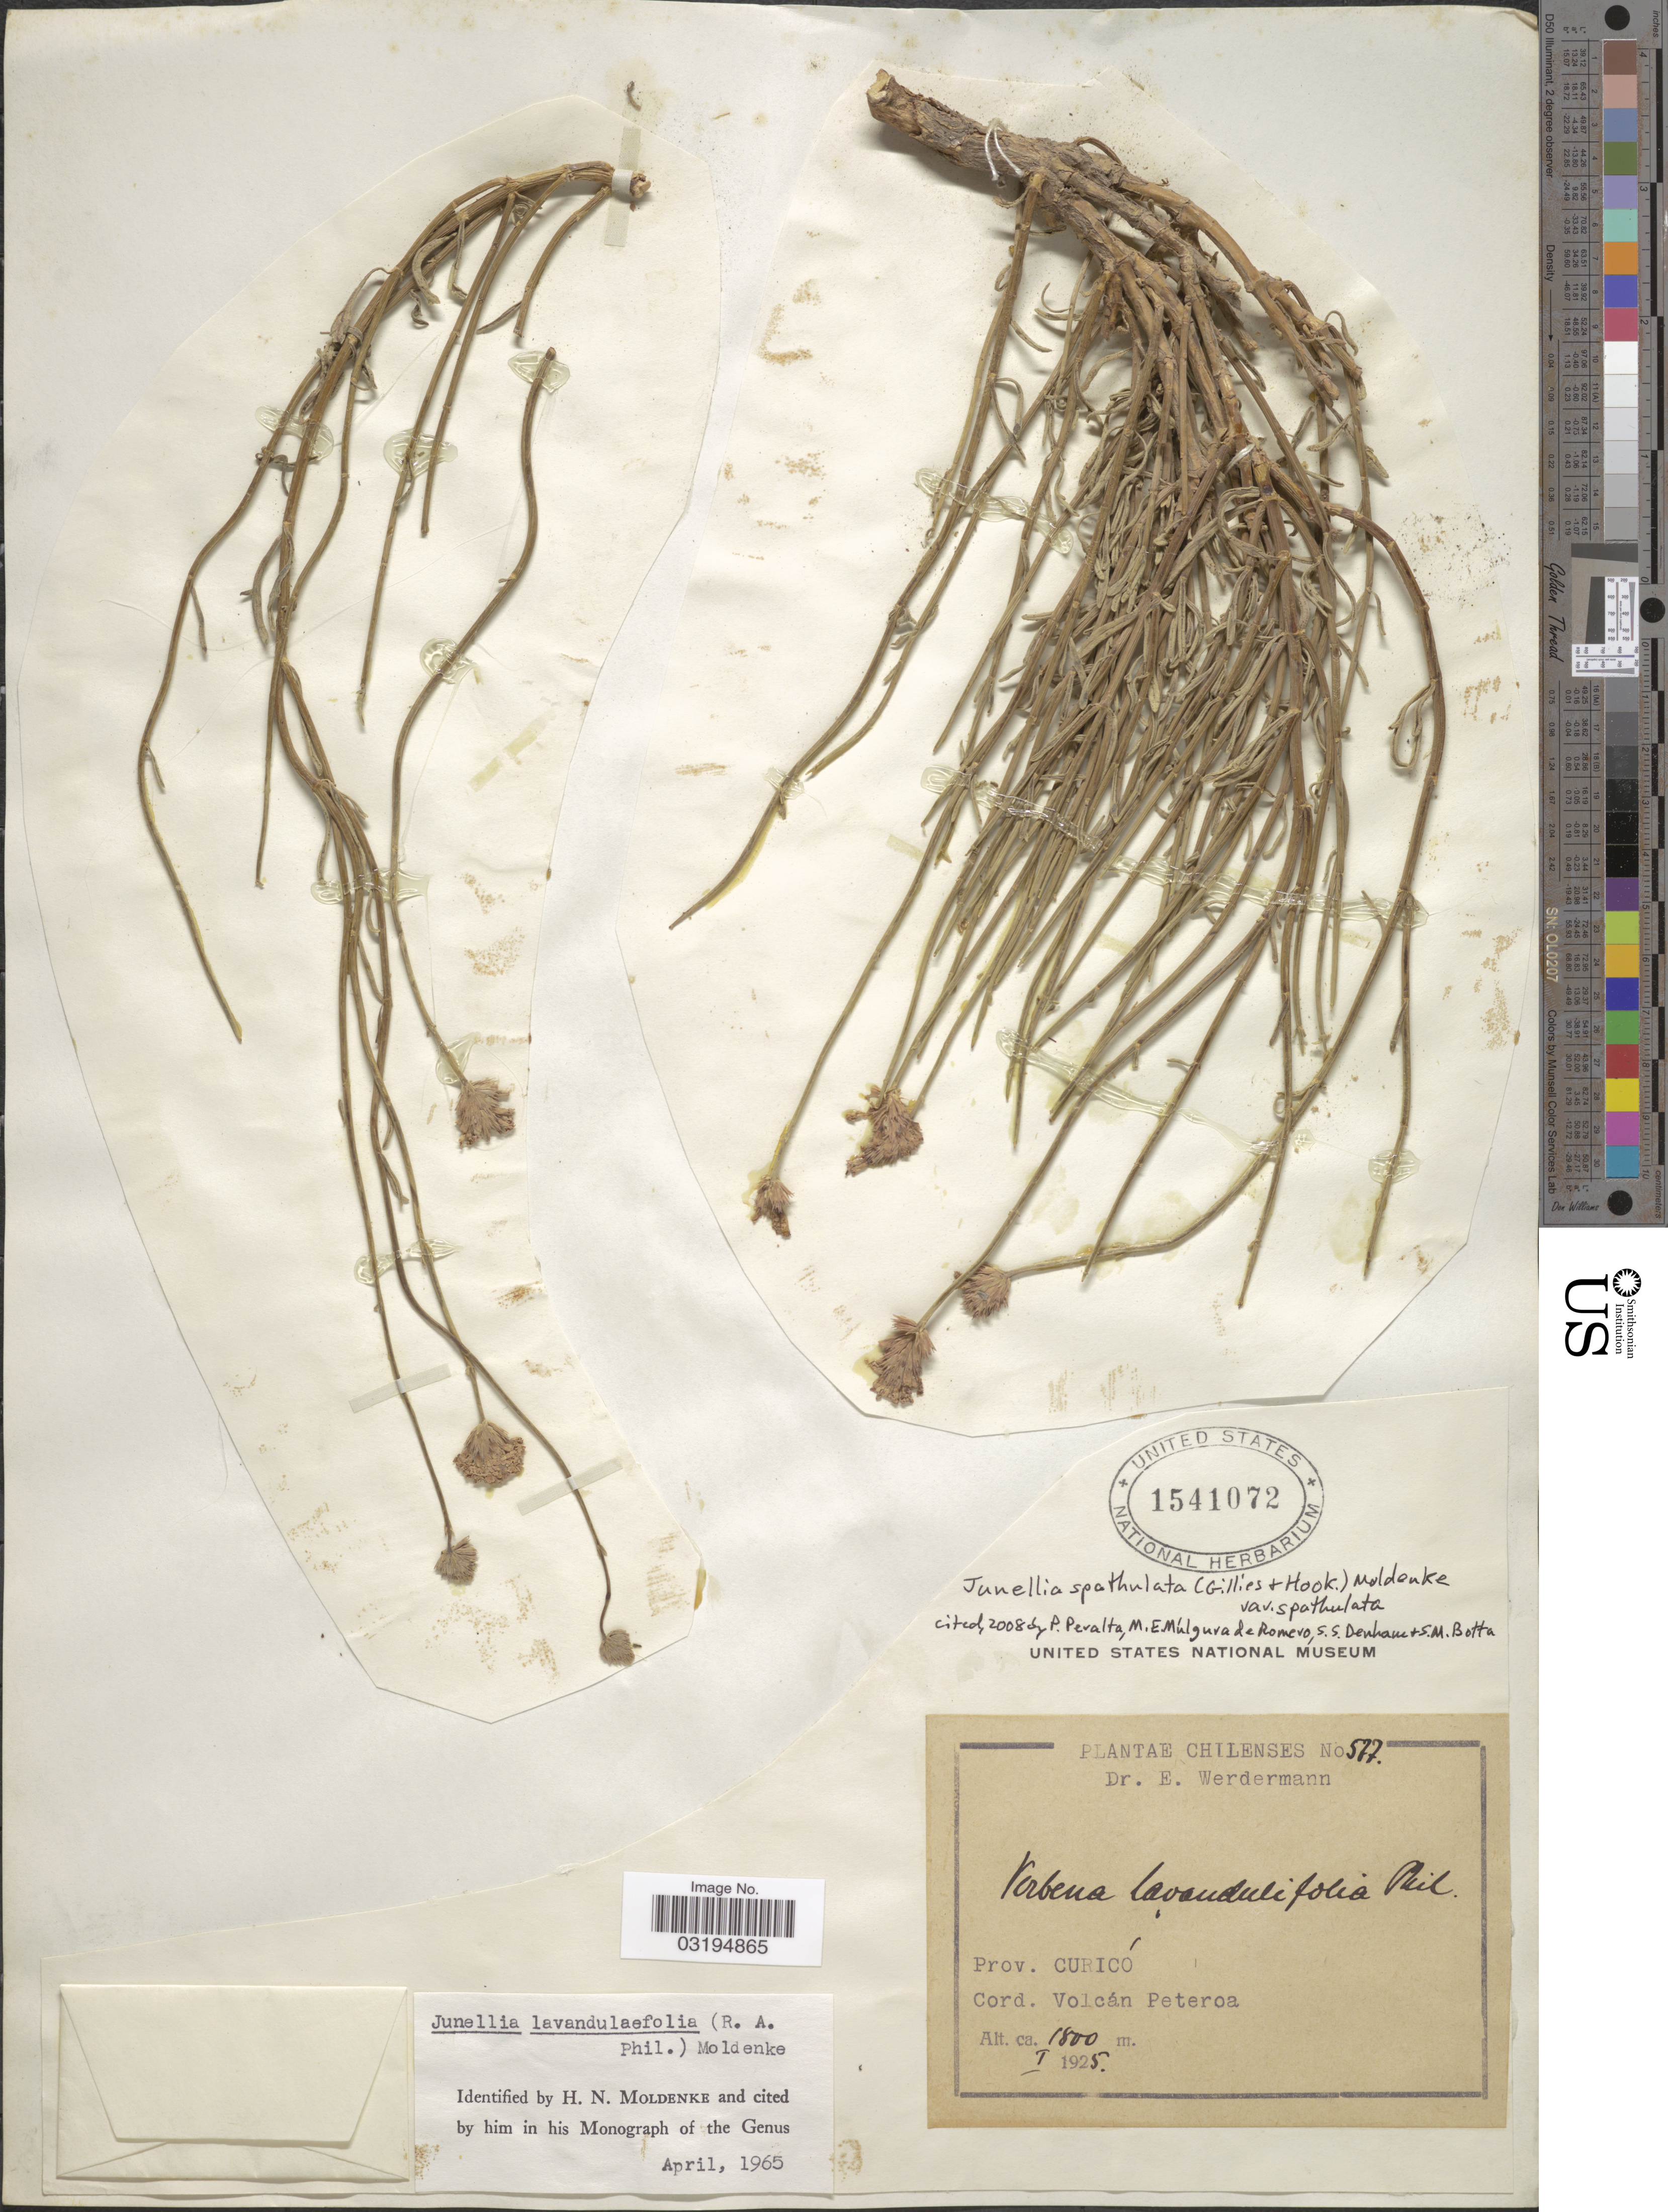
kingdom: Plantae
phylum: Tracheophyta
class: Magnoliopsida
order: Lamiales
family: Verbenaceae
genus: Junellia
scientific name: Junellia spathulata var. spathulata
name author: (Gillies & Hook.) Moldenke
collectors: E. Werdermann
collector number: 577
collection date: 1925-01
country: Chile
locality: Prov. Curicó. Cord. Volcán Peteroa.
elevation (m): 1800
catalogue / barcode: US 1541072